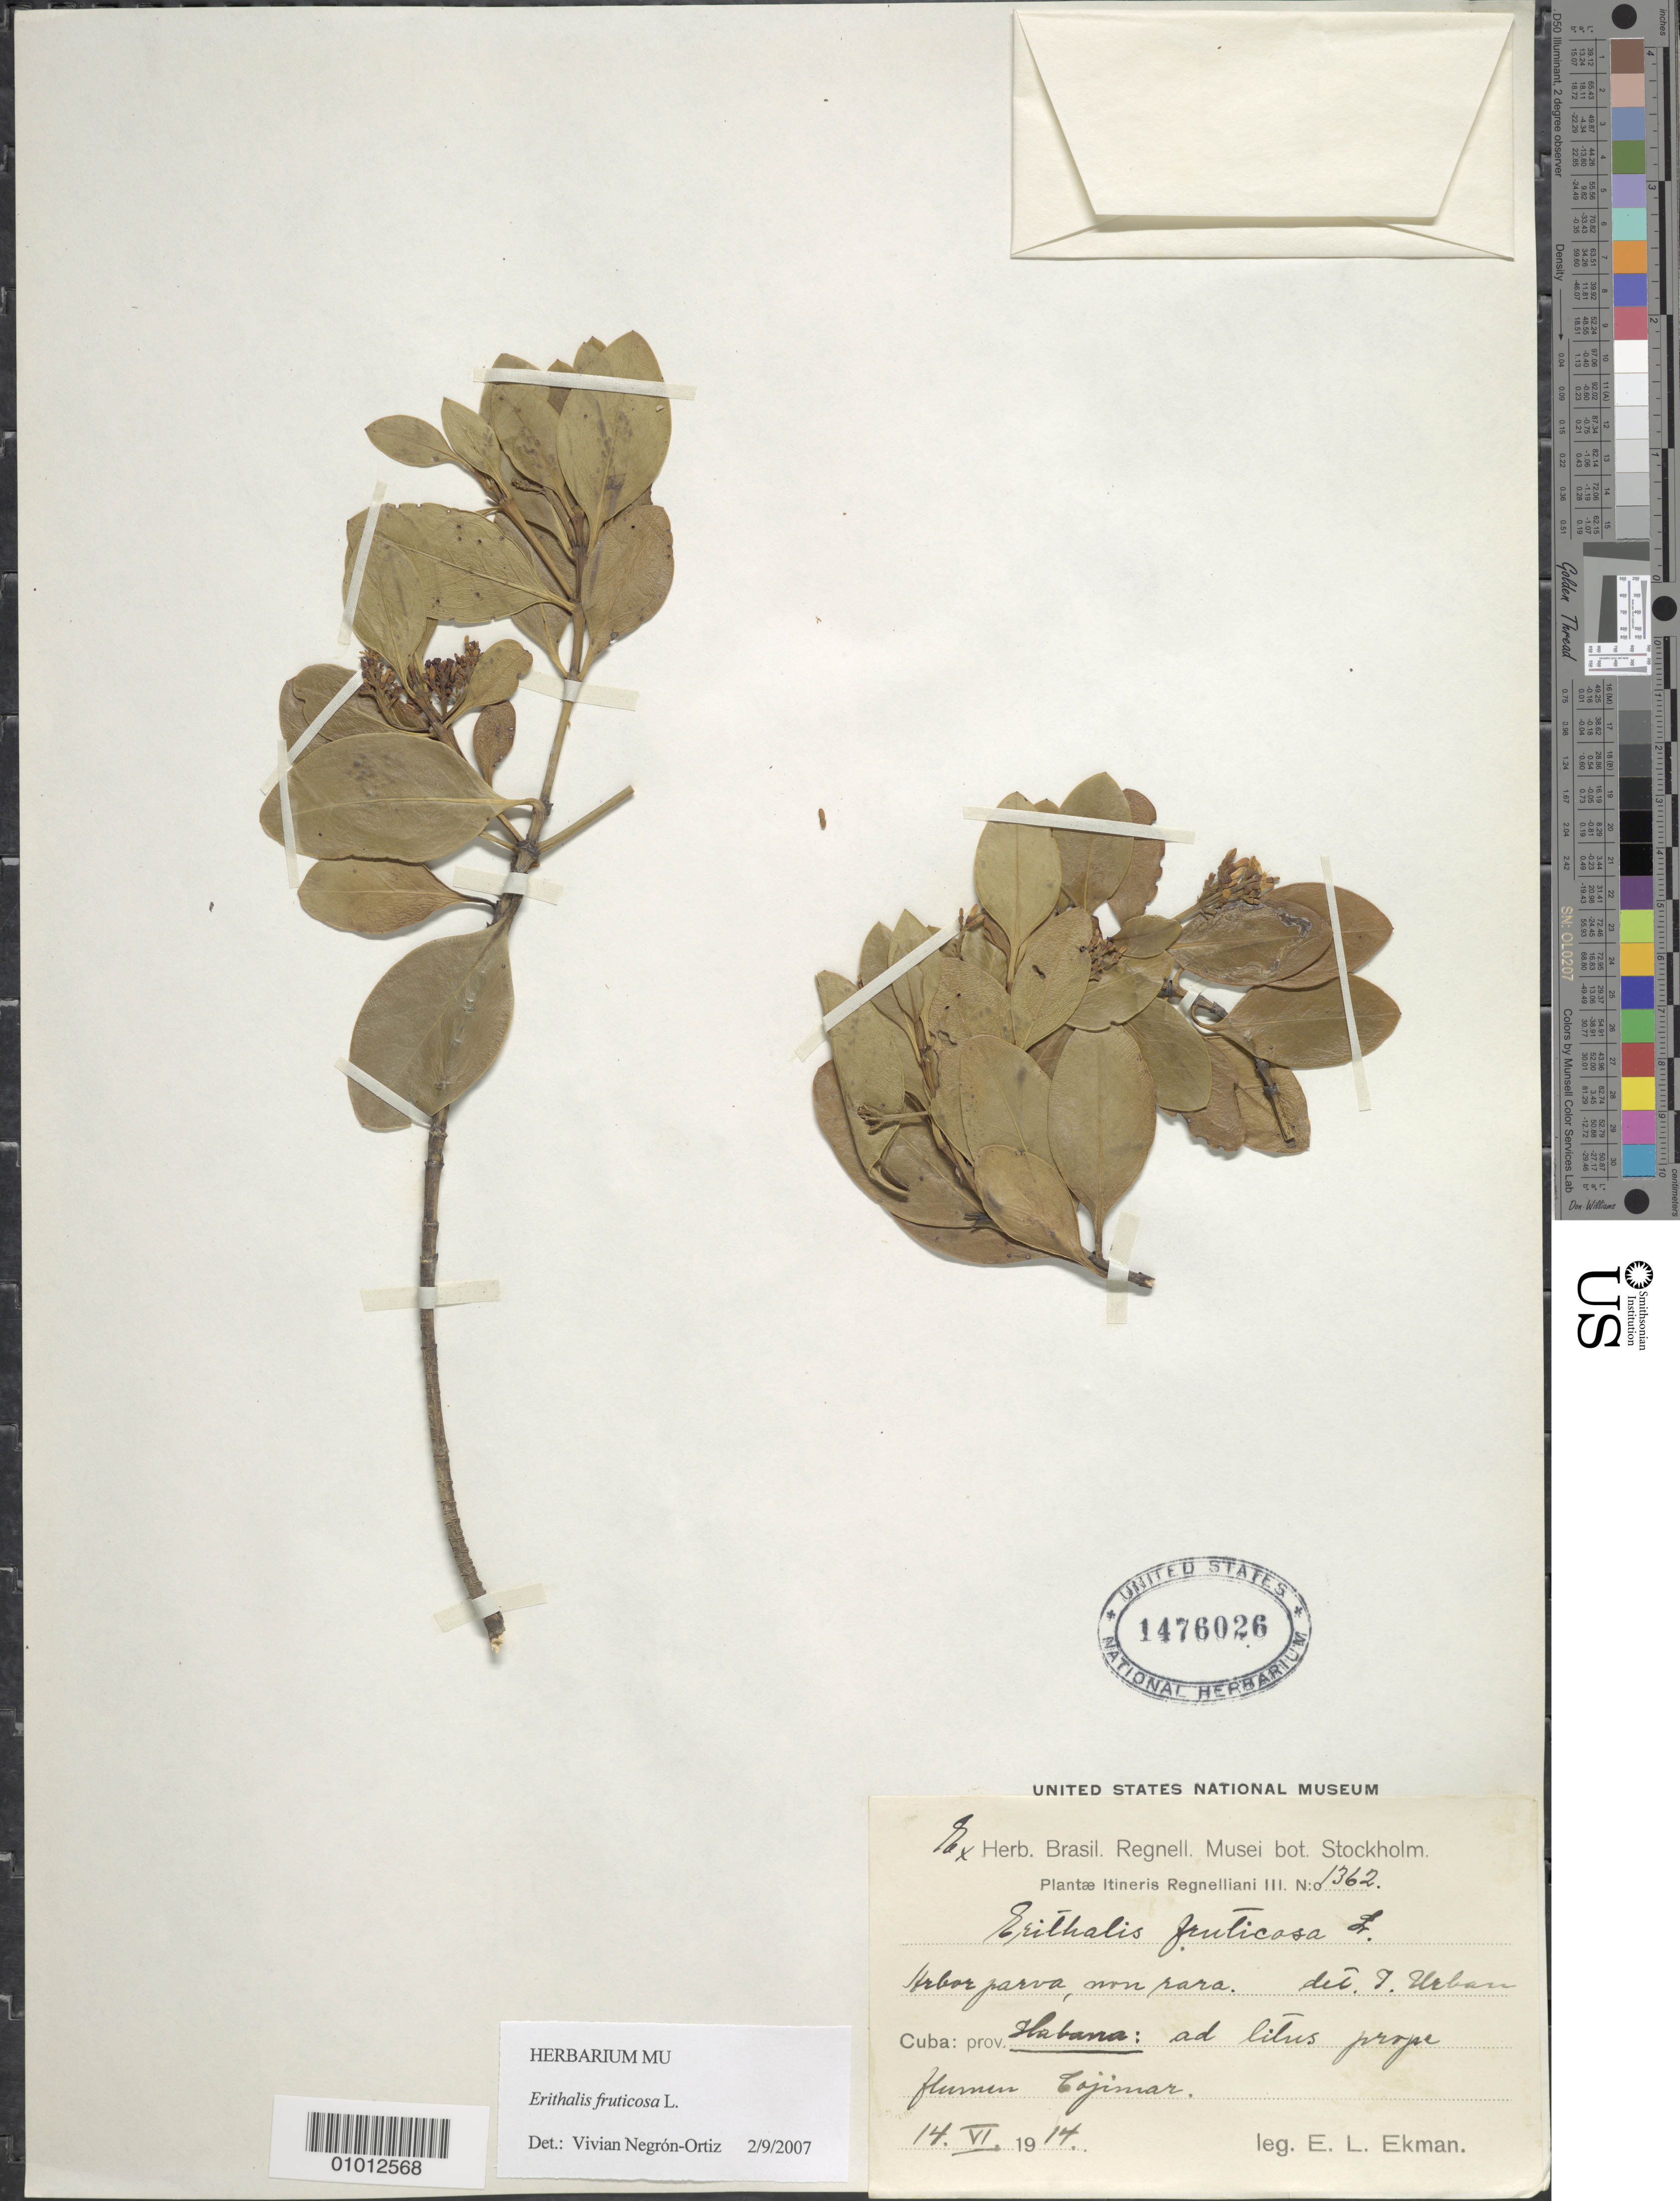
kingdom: Plantae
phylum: Tracheophyta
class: Magnoliopsida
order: Gentianales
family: Rubiaceae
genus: Erithalis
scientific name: Erithalis fruticosa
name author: L.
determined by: Negrón-Ortiz, V.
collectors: E. L. Ekman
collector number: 1362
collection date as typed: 14 Jun 1914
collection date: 1914-06-14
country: Cuba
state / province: La Habana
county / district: Municipio Habana del Este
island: Cuba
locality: Cojimar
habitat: Ad litus prope flumen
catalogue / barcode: US 1476026